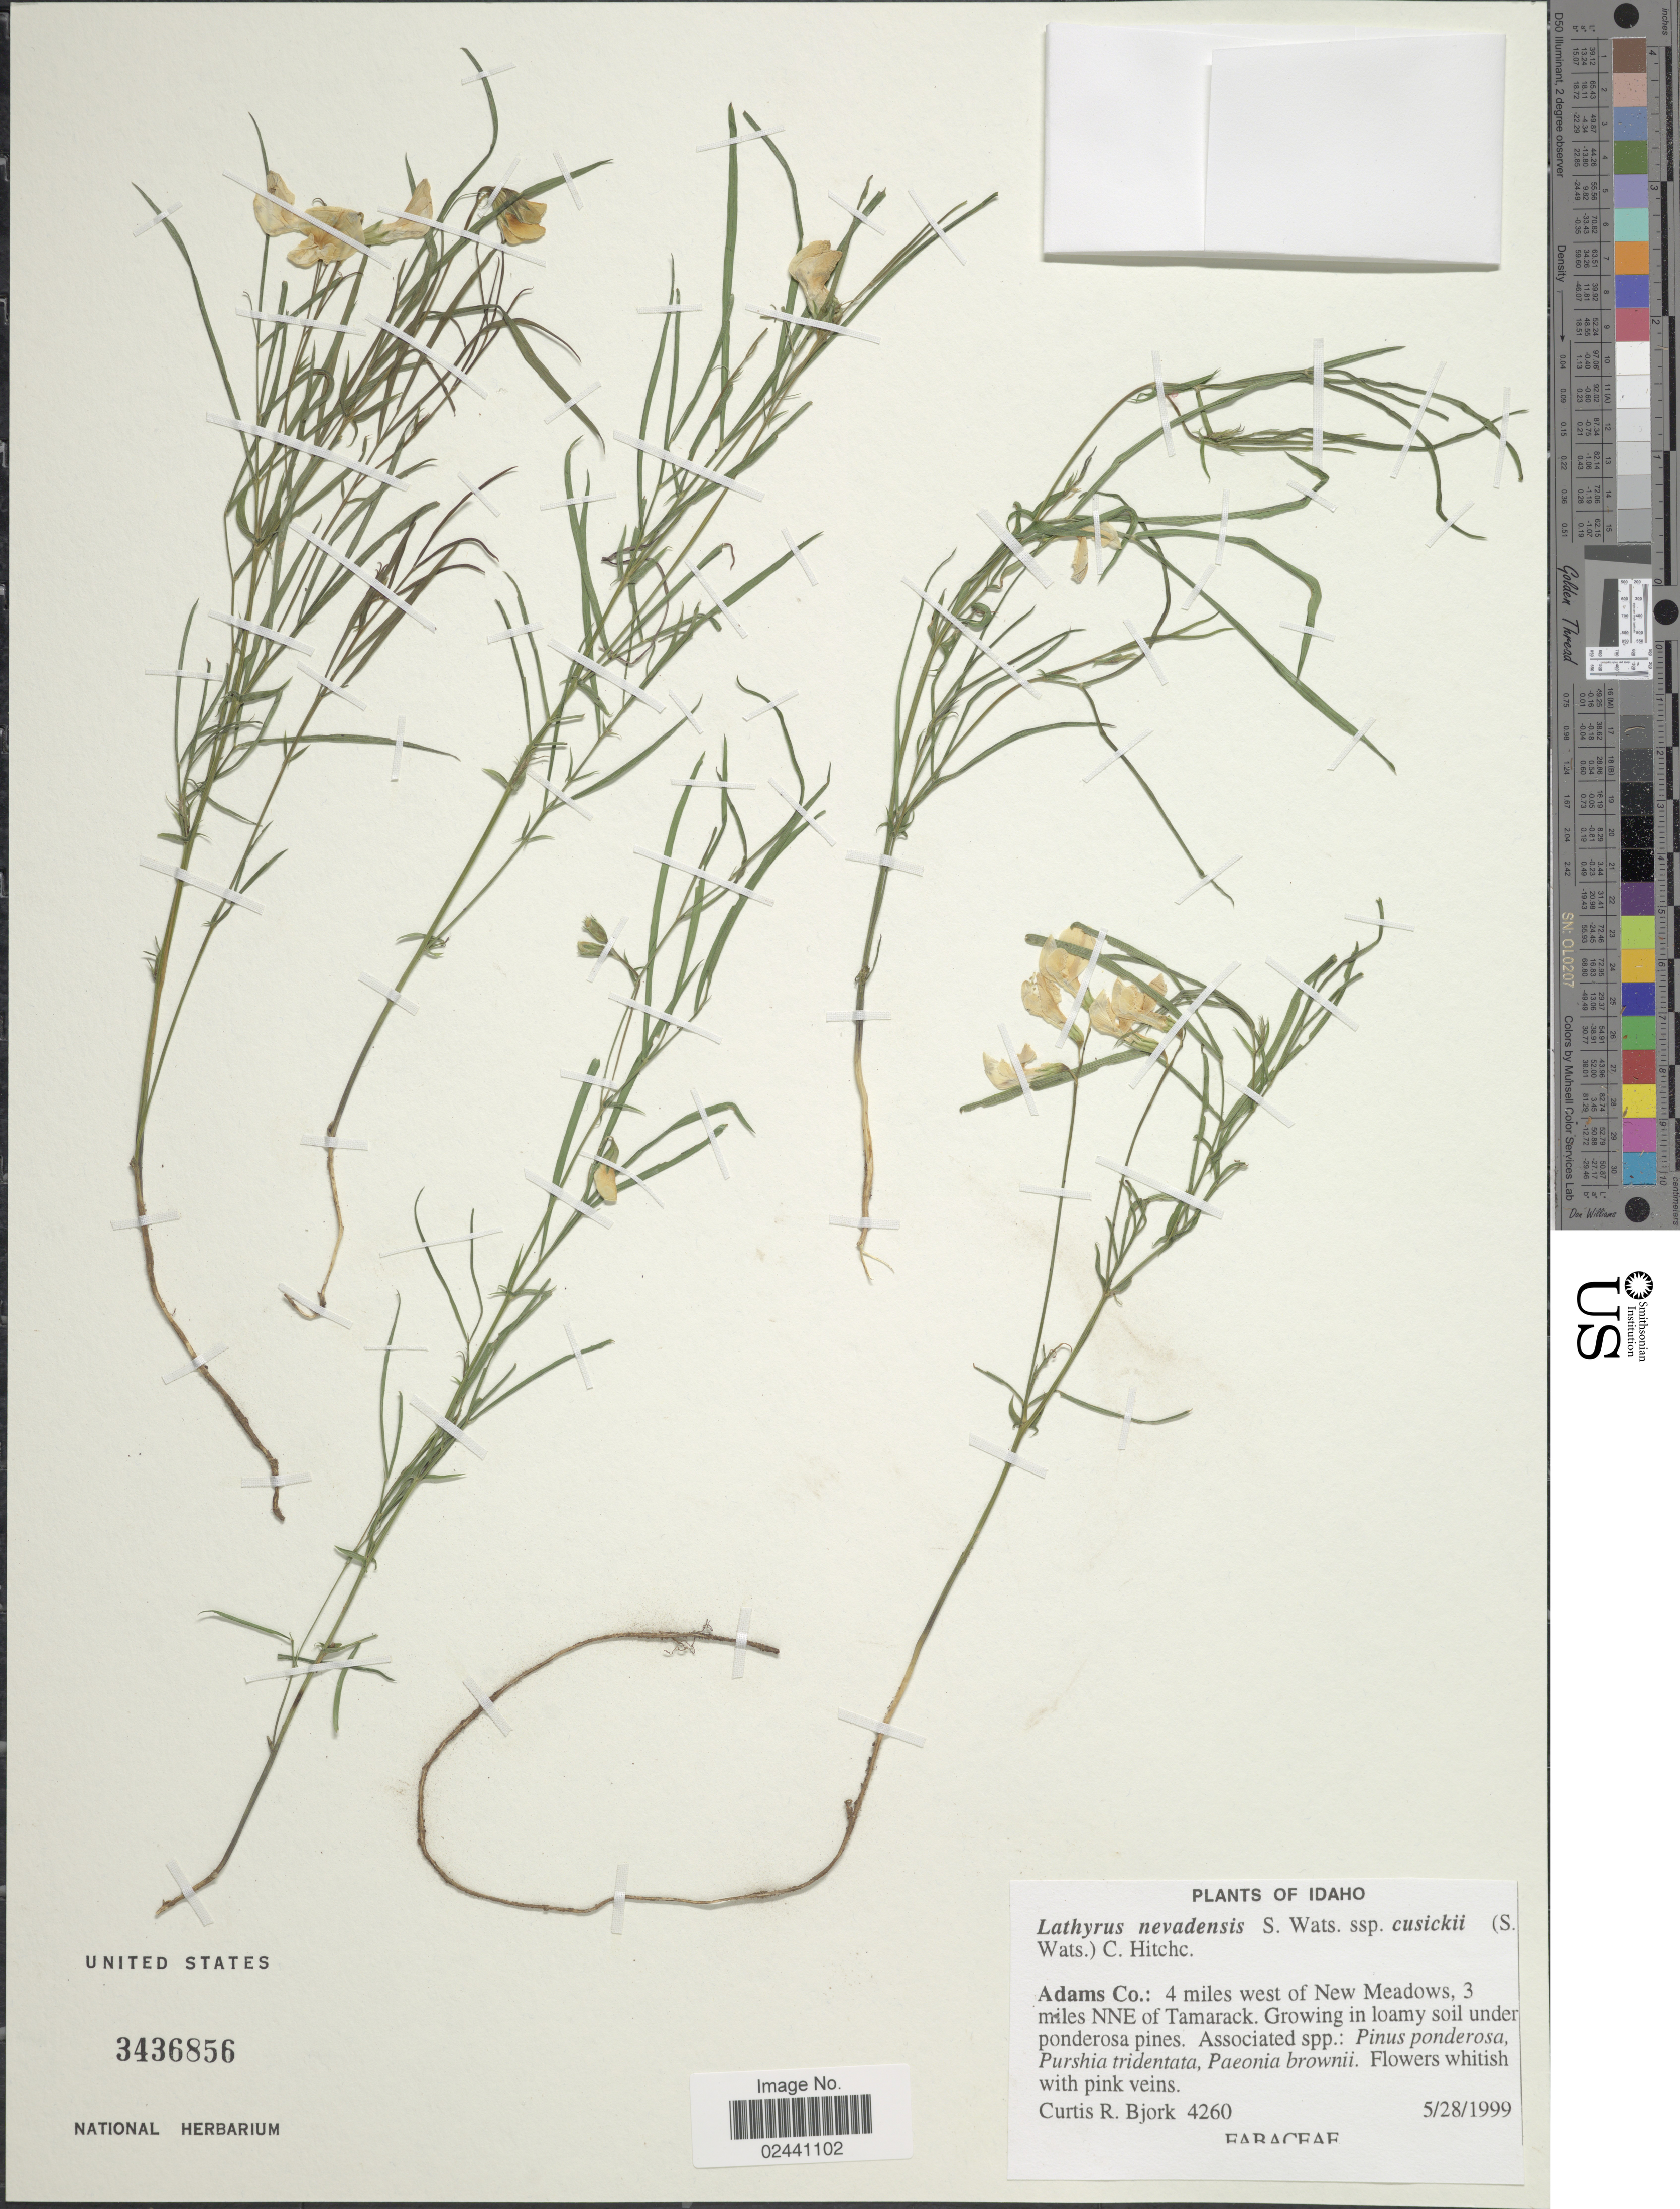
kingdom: Plantae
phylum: Tracheophyta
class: Magnoliopsida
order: Fabales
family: Fabaceae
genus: Lathyrus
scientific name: Lathyrus nevadensis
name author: S. Watson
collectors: C. Bjork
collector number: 4260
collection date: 1999-05-28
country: United States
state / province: Idaho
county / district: Adams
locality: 4 miles west of New Meadow, 3 miles NNe of Tamarack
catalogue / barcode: US 3436856